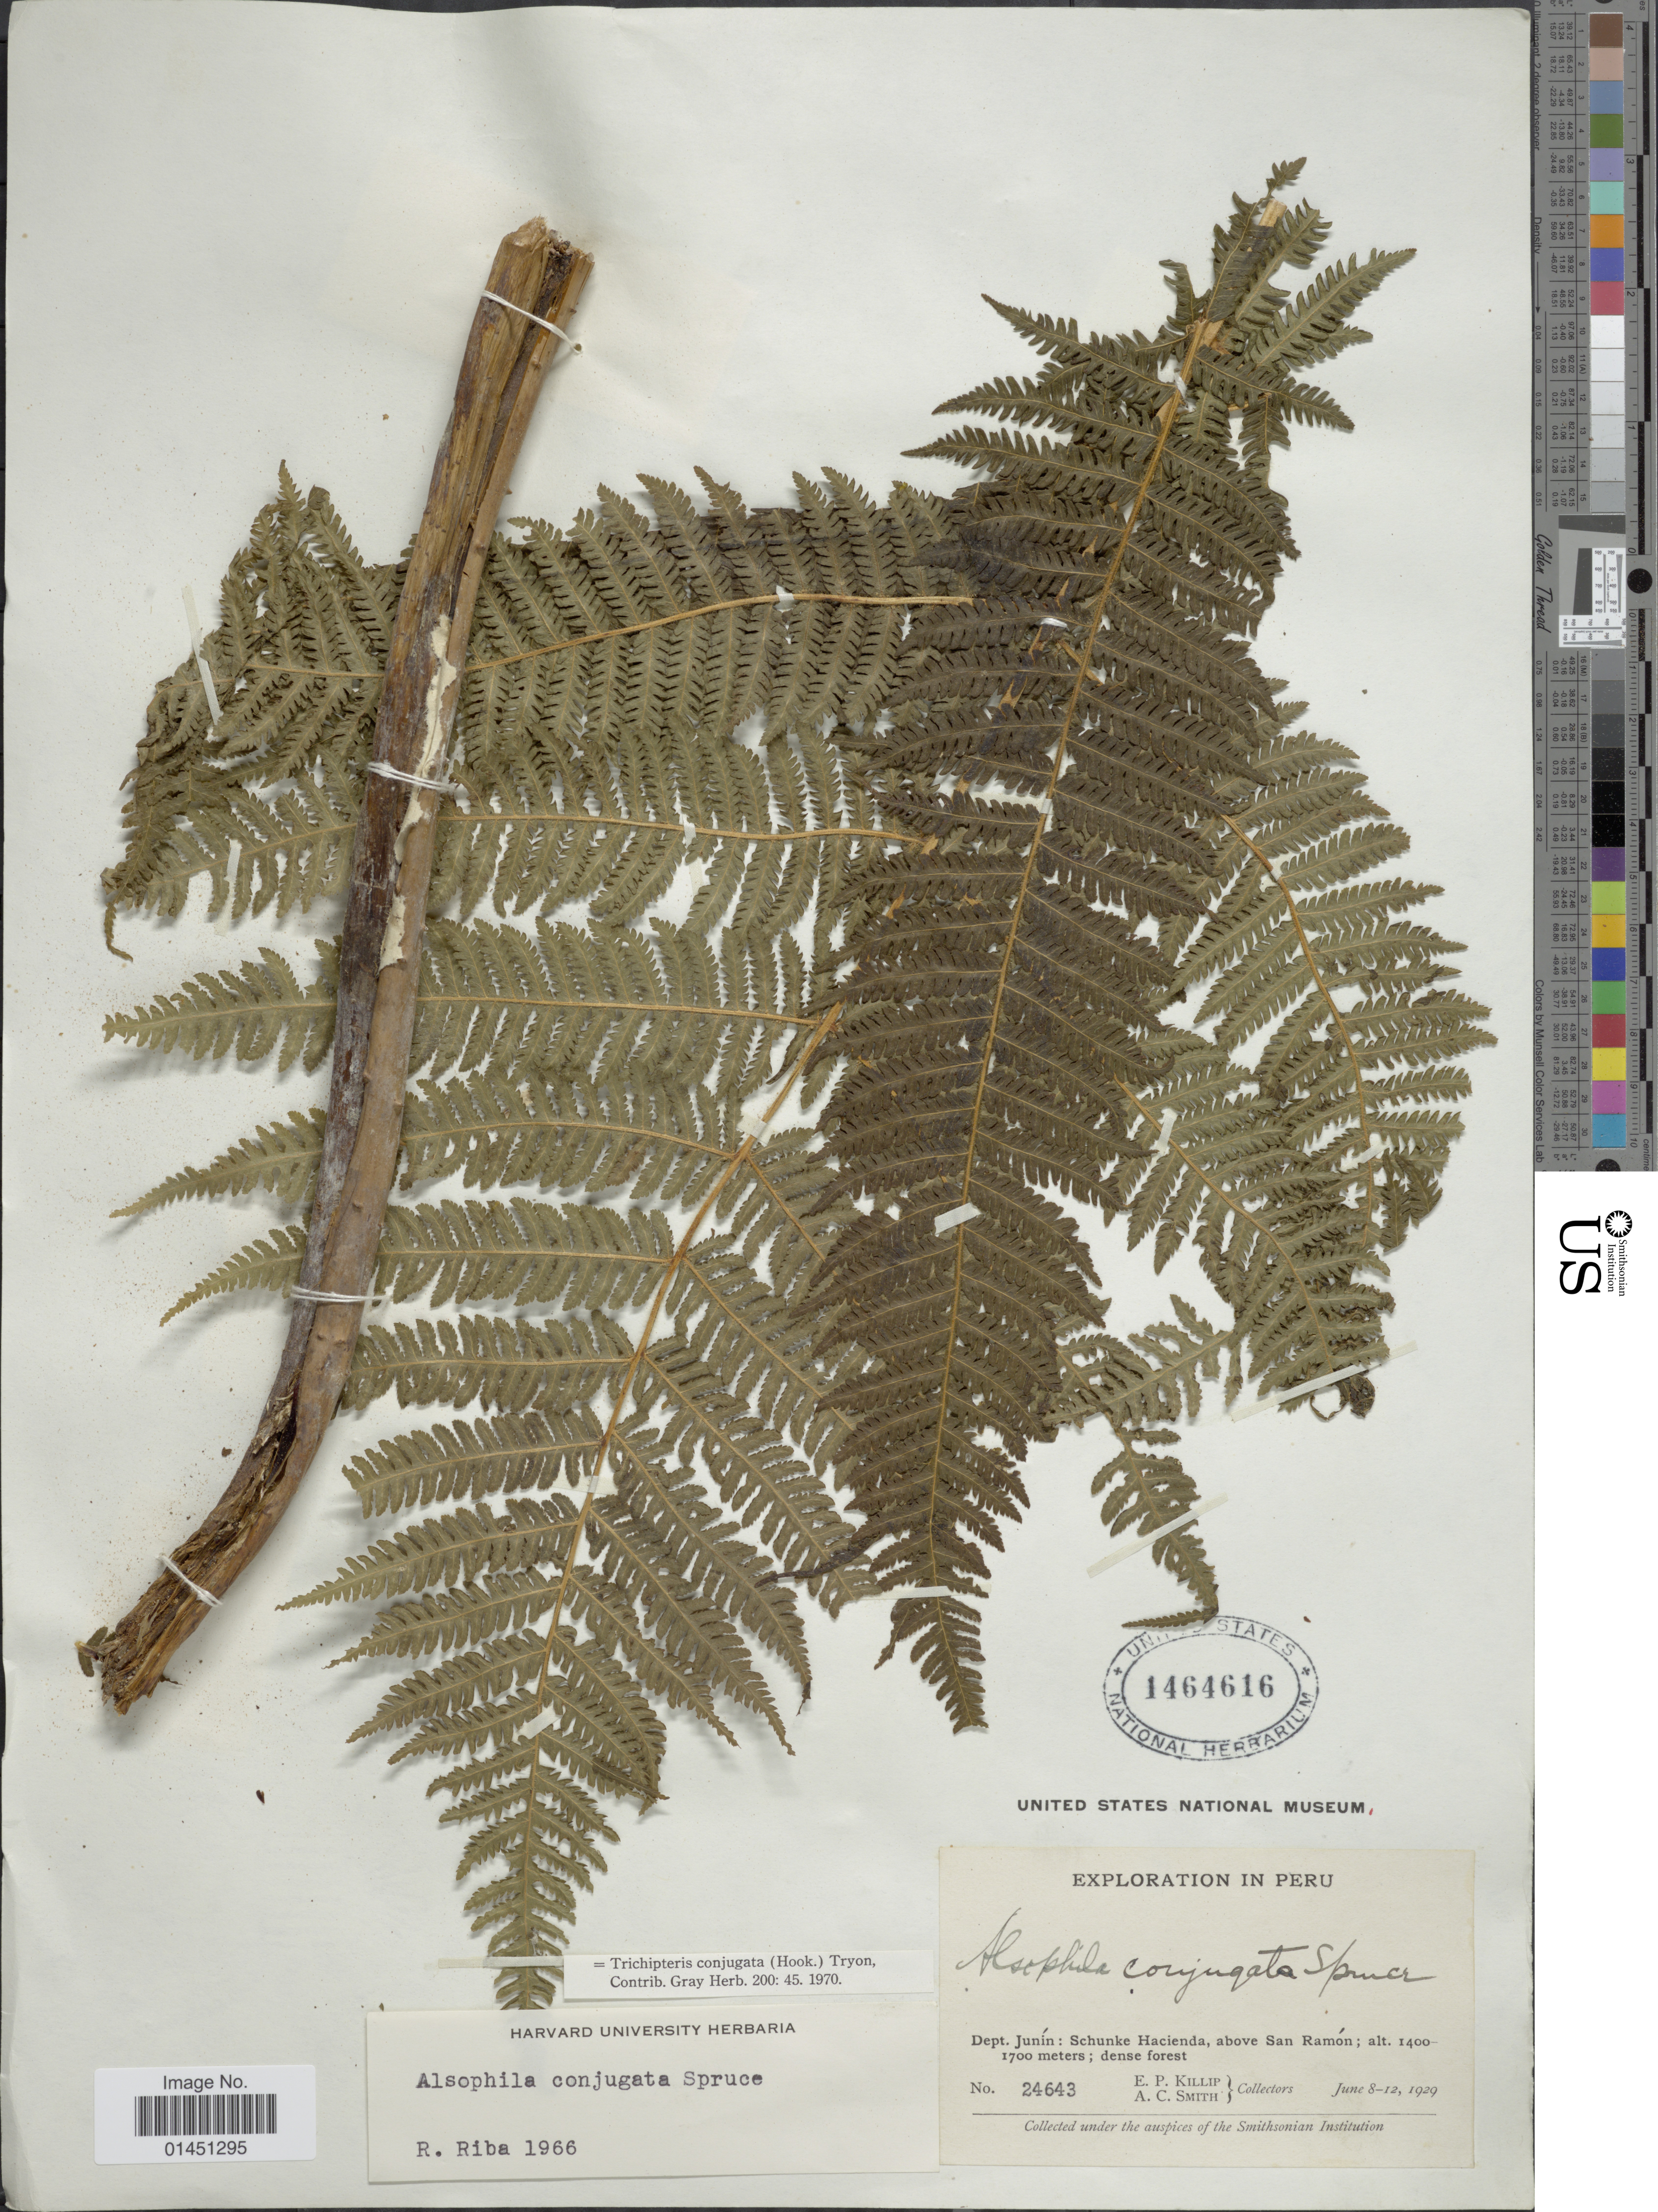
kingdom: Plantae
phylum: Tracheophyta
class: Polypodiopsida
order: Cyatheales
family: Cyatheaceae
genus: Cyathea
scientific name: Cyathea conjugata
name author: (Hook.) Domin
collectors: E. P. Killip & A. C. Smith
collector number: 24643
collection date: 1929-06-08/1929-06-12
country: Peru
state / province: Junín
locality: Schunke Hacienda, above San Ramon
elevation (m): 1400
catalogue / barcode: US 1464616